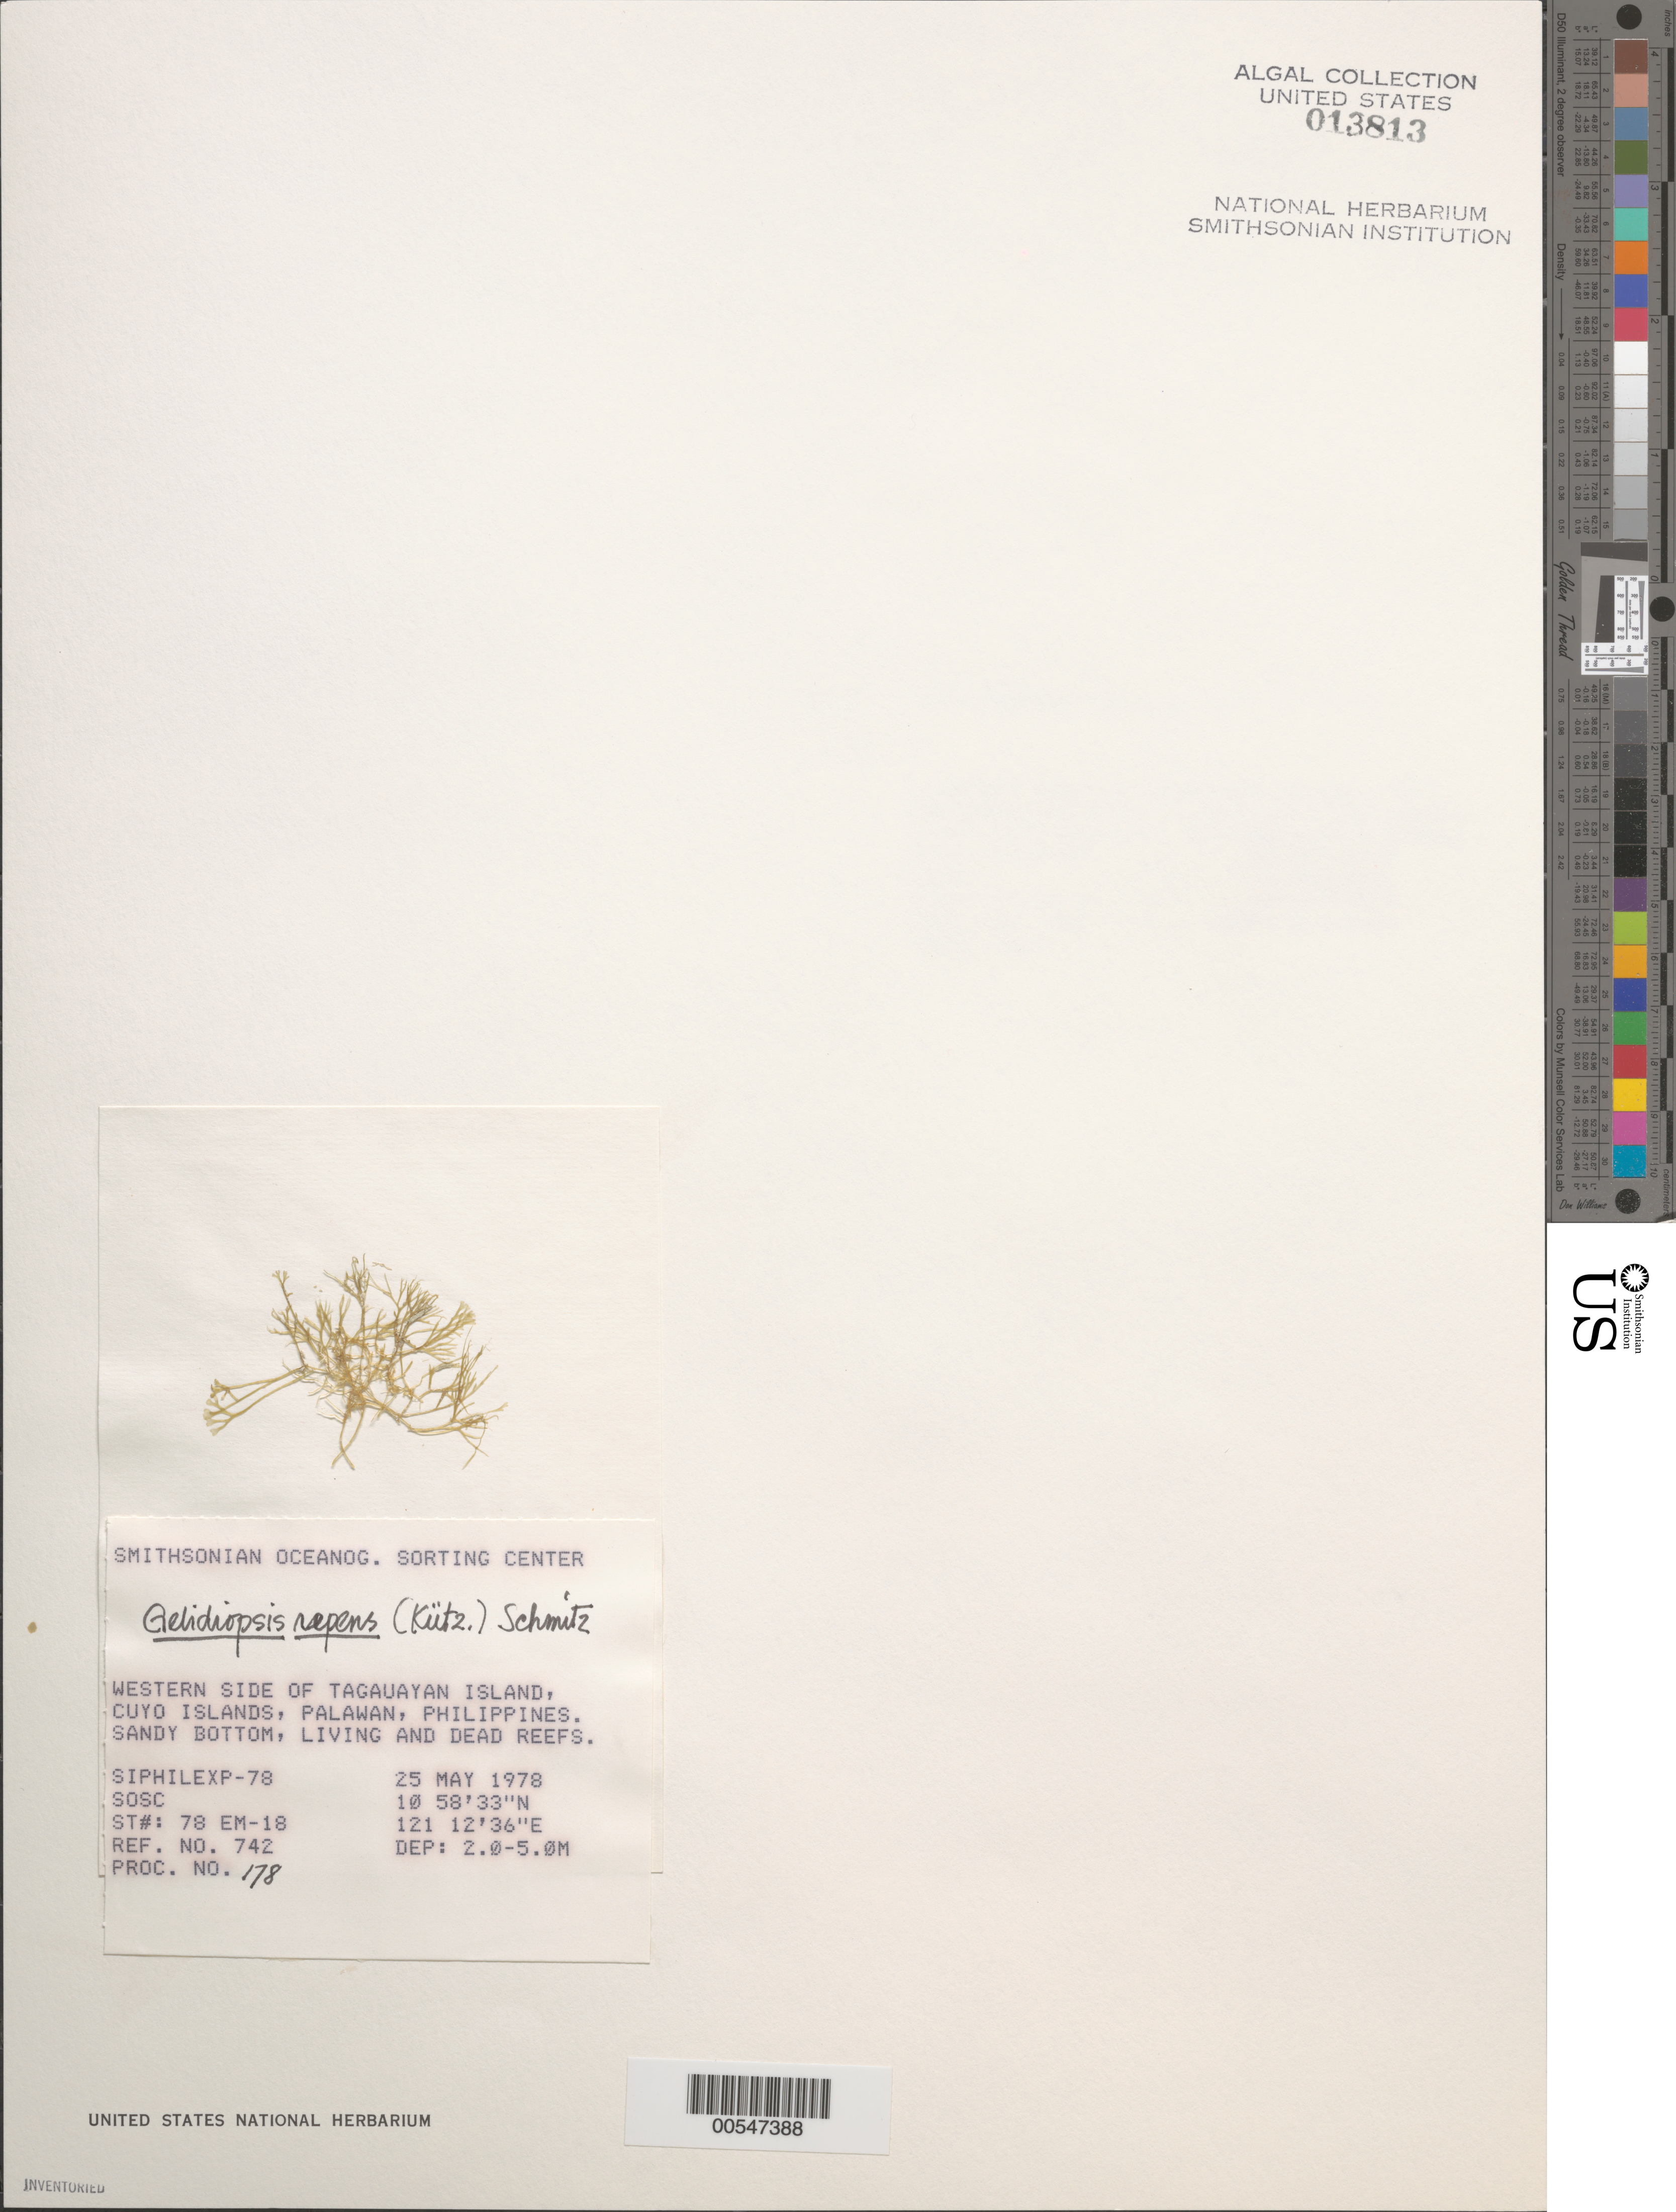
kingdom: Plantae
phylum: Rhodophyta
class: Florideophyceae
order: Rhodymeniales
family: Lomentariaceae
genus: Ceratodictyon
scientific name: Ceratodictyon repens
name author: (Kütz.) R.E. Norris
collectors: SOSC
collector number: Station 78 Em-18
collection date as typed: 25 May 1978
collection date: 1978-05-25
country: Philippines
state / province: Mimaropa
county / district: Palawan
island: Tagauayan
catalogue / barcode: US 13813